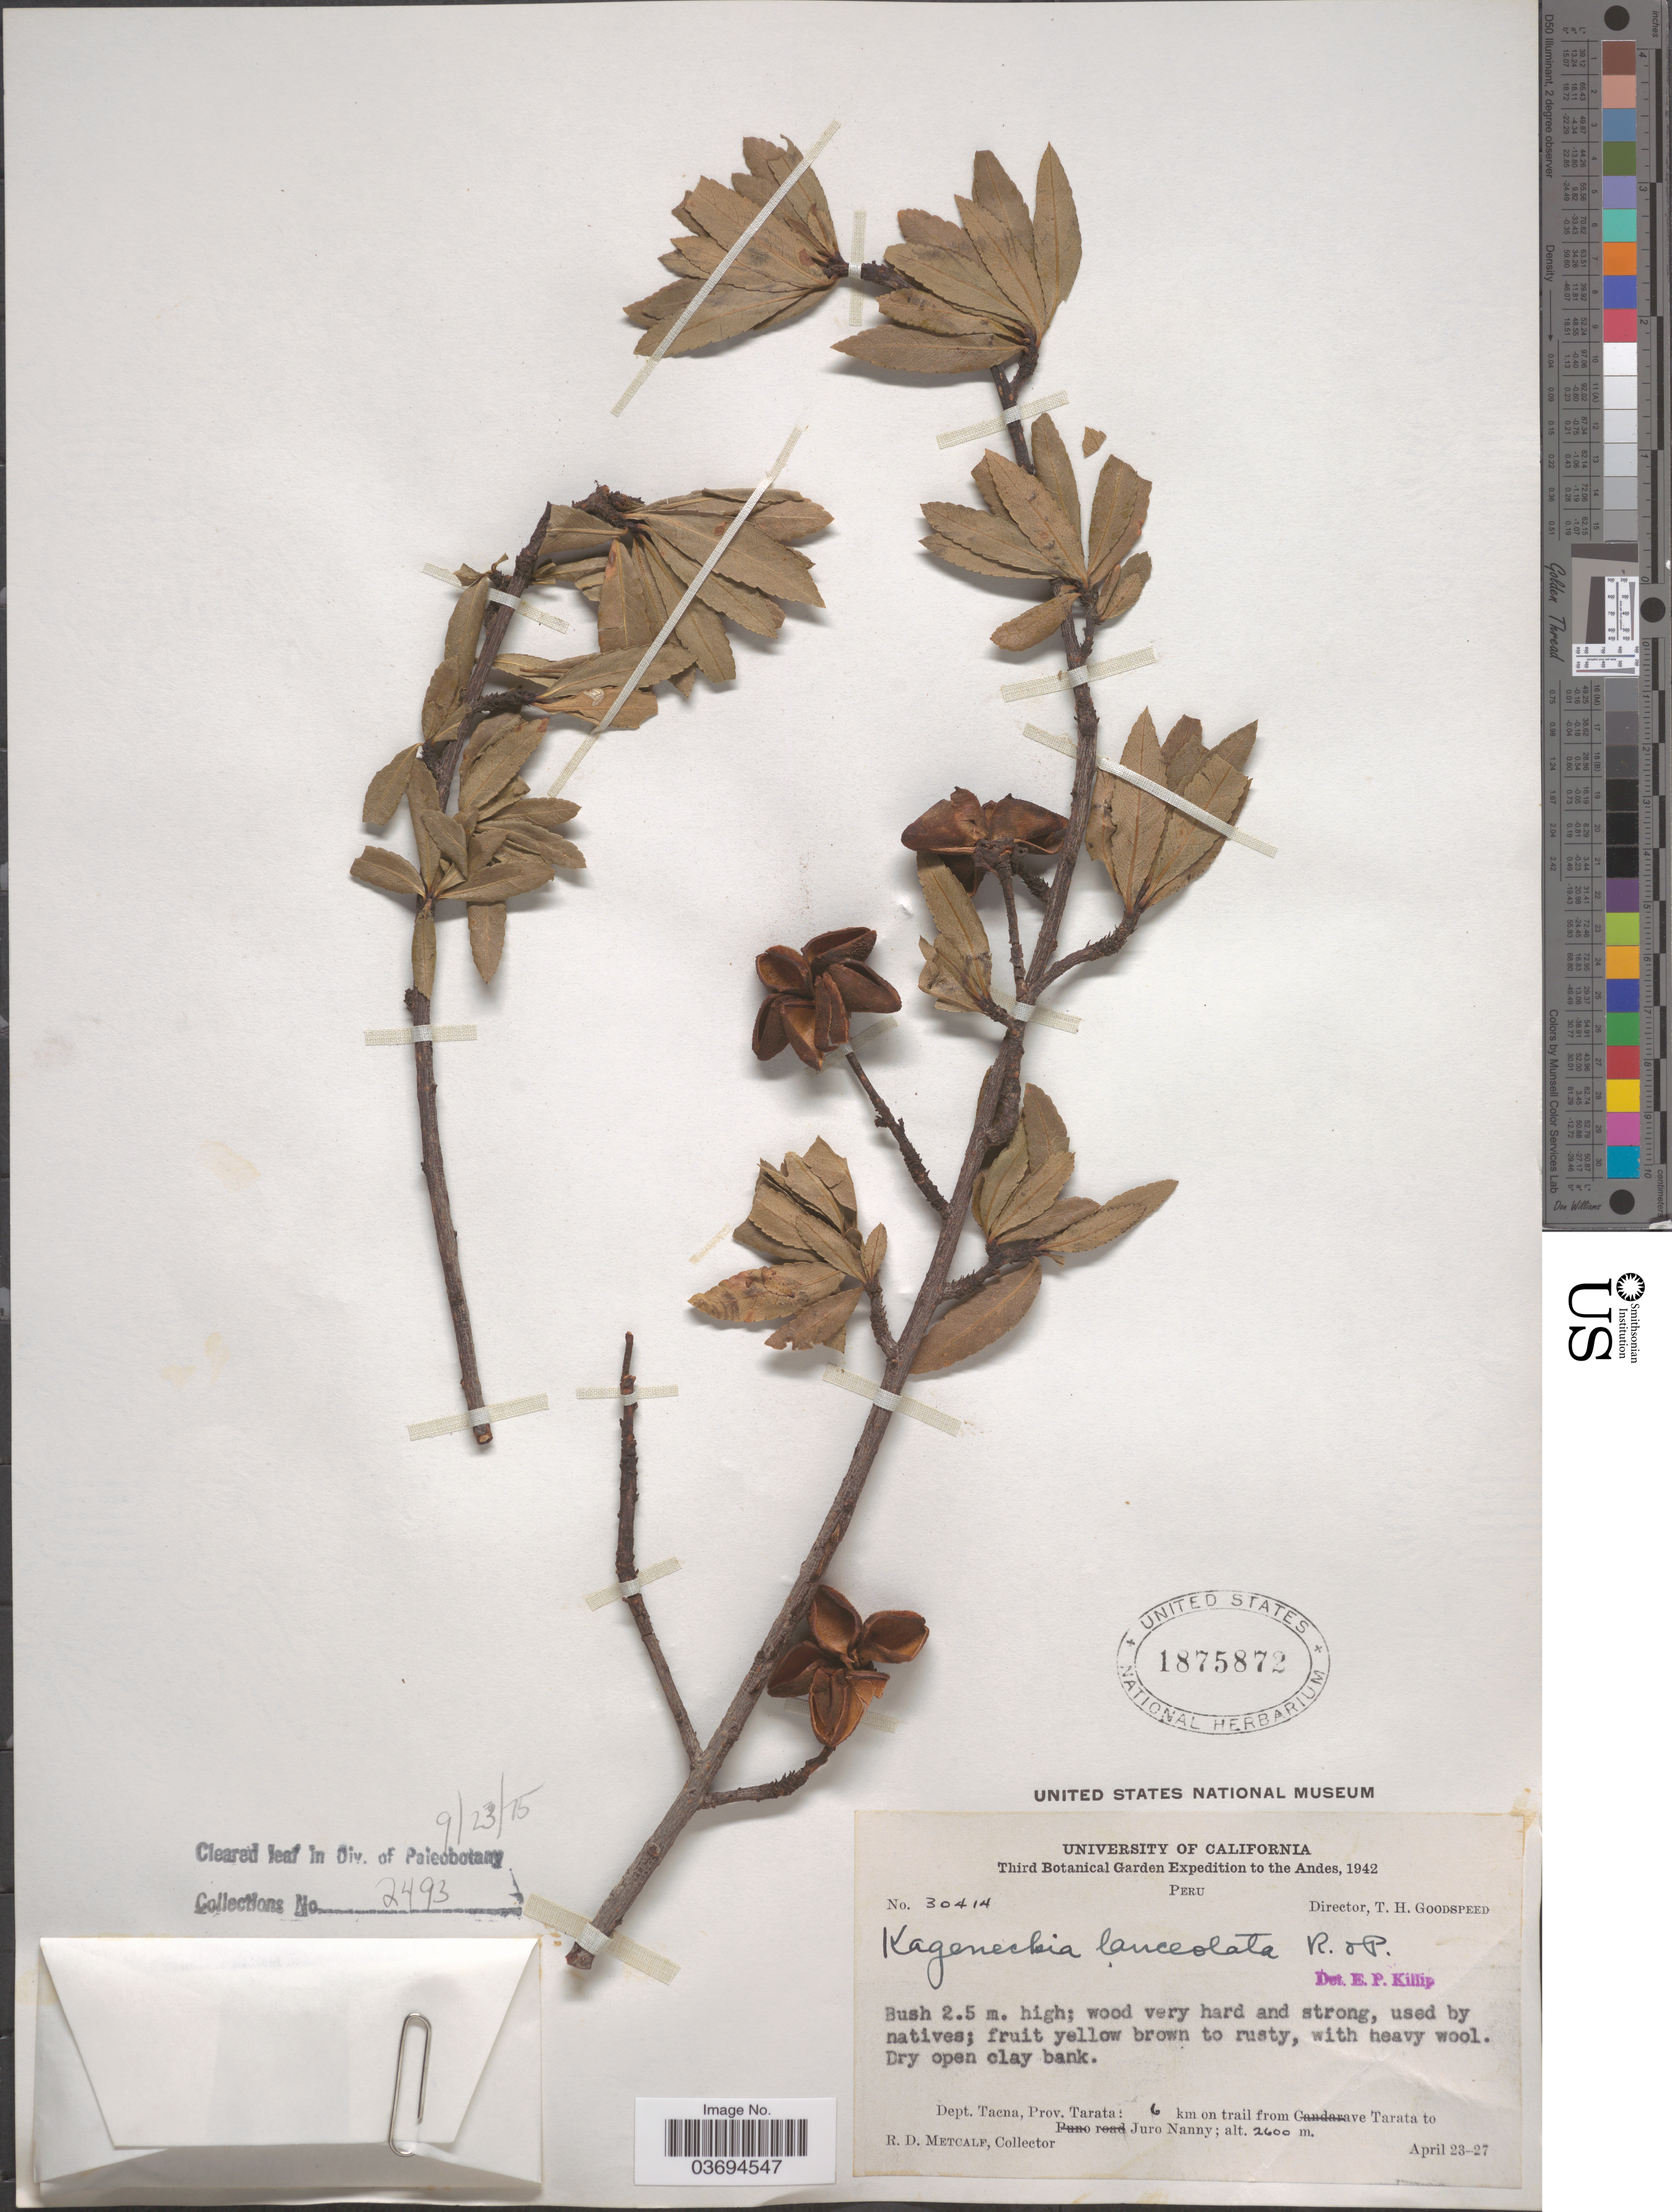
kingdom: Plantae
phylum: Tracheophyta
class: Magnoliopsida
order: Rosales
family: Rosaceae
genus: Kageneckia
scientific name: Kageneckia lanceolata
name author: Ruiz & Pav.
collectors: R. D. Metcalf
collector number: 30414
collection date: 1942-04-23/1942-04-27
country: Peru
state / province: Tacna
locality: The Andes. Dept. Tacna, Prov. Tarata: 6 km on trail from Tarata to Juro Nanny.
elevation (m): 2600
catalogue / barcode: US 1875872